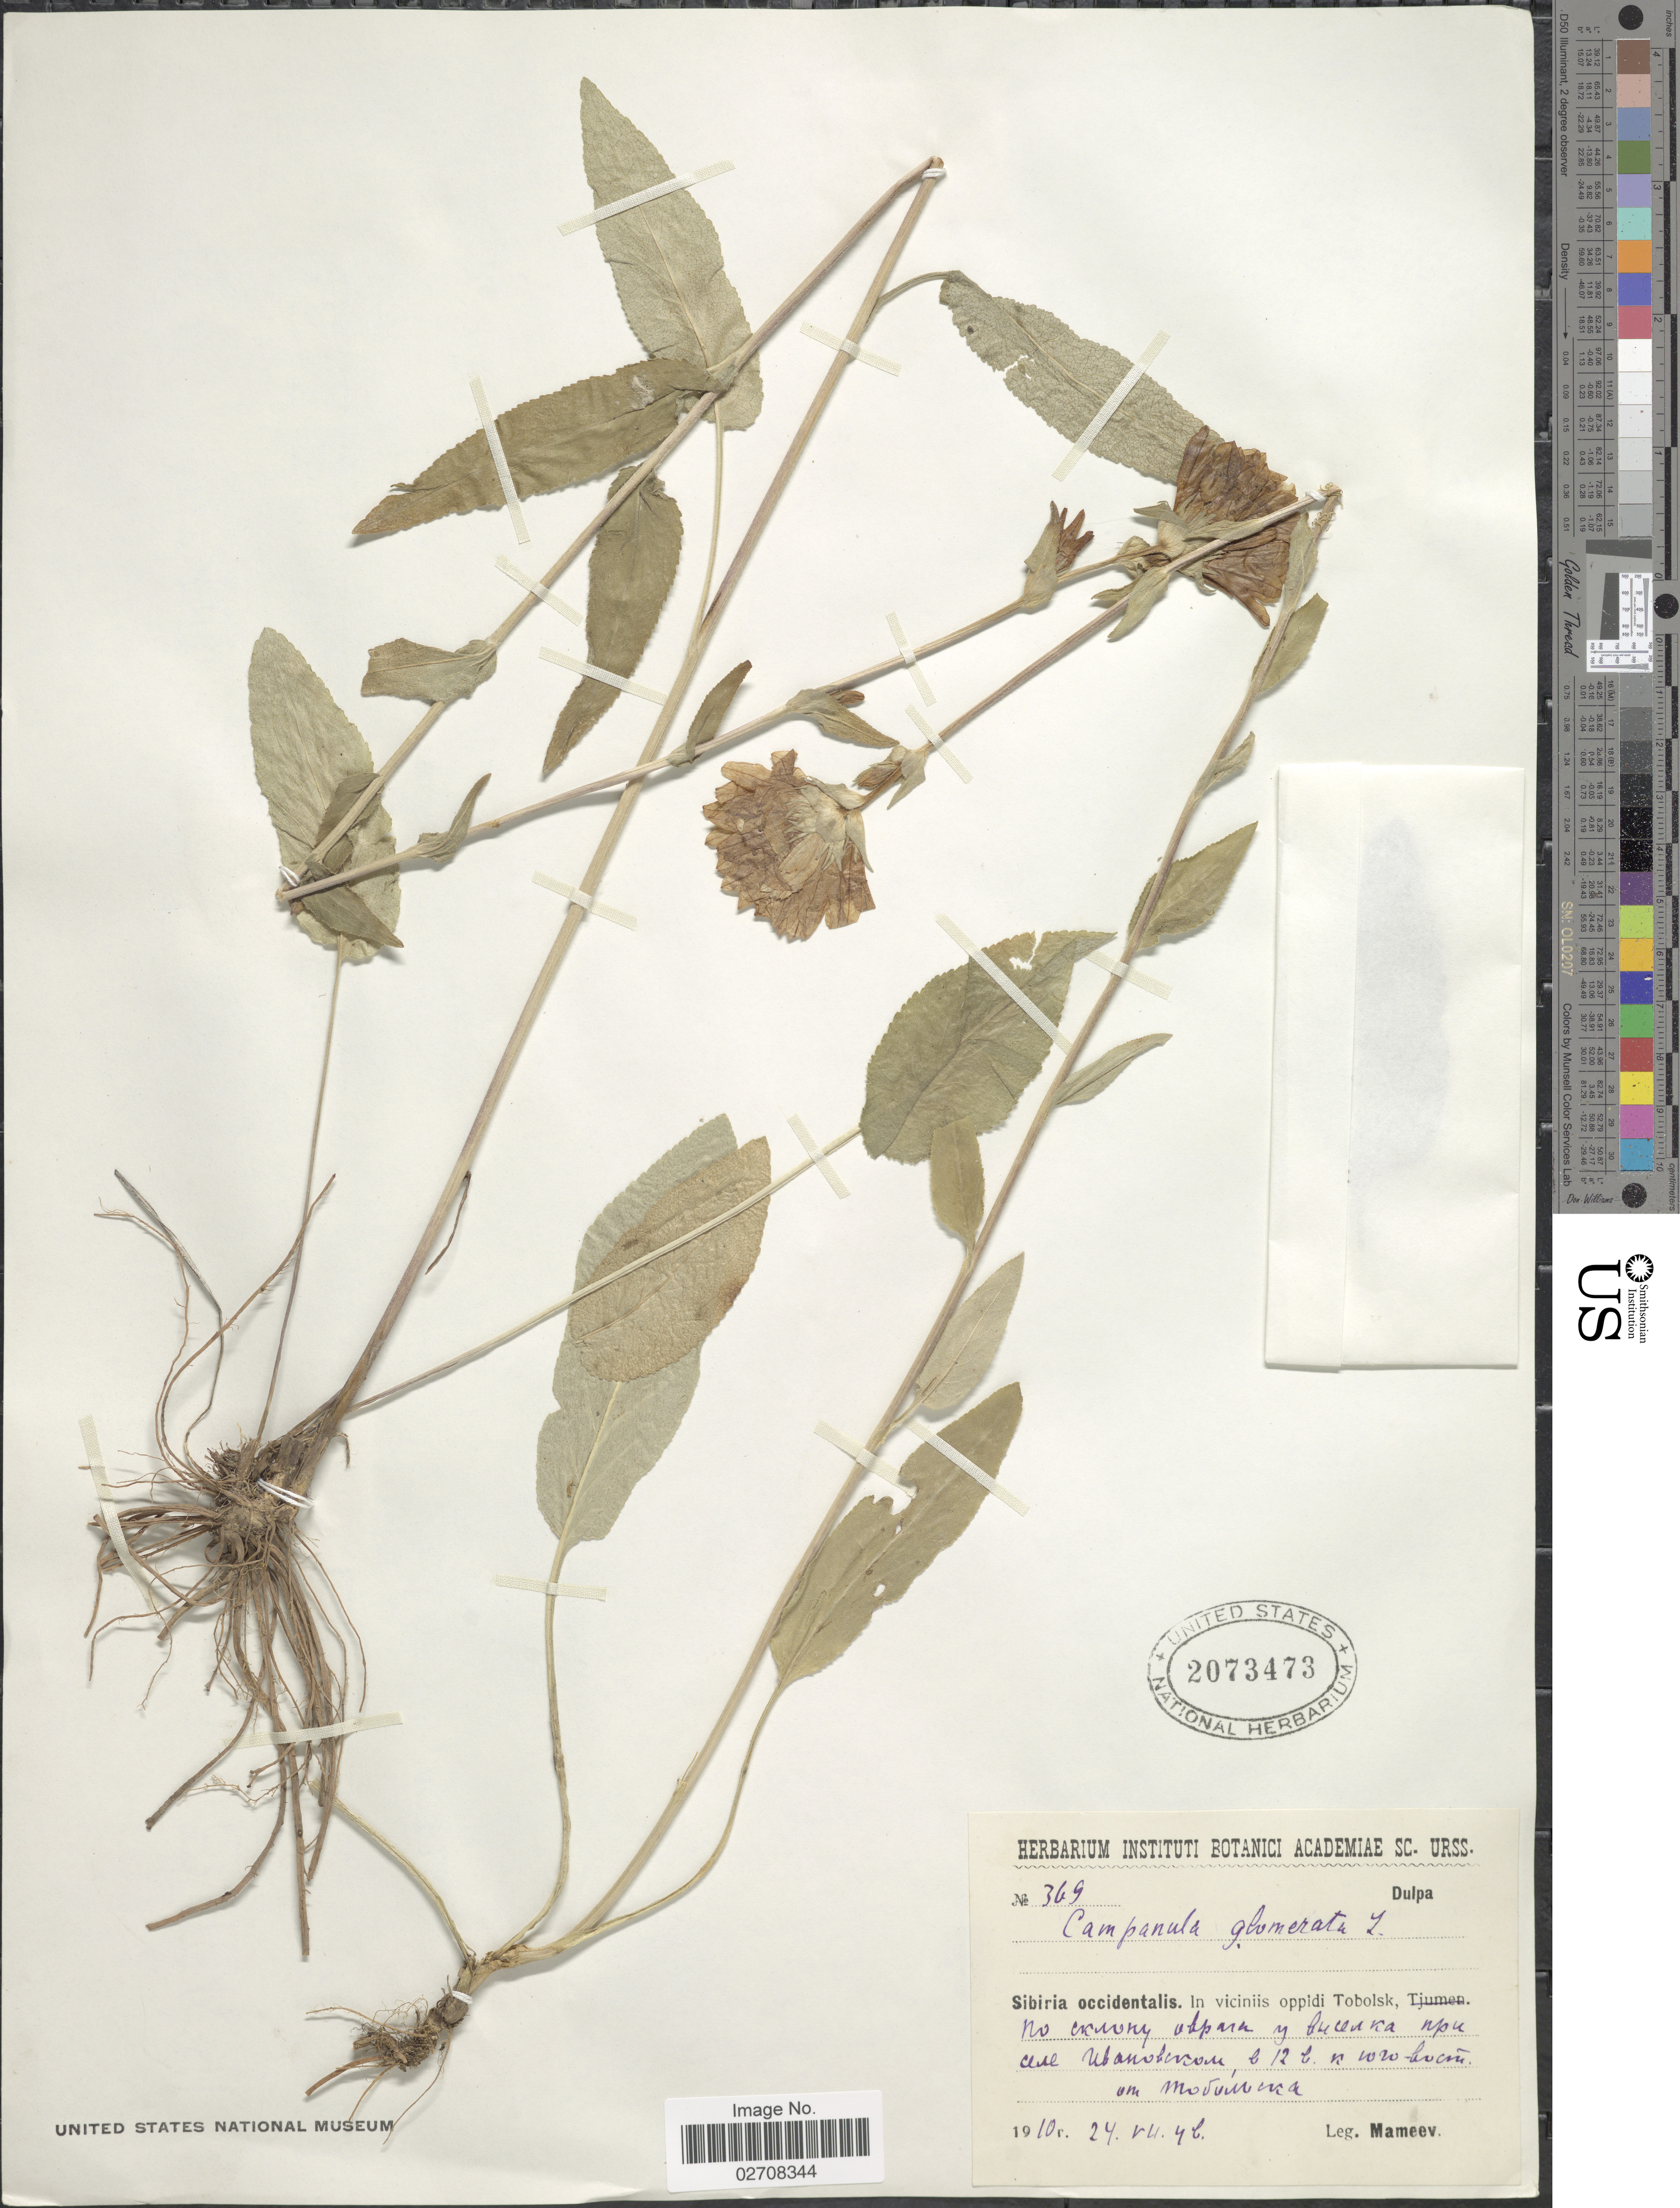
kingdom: Plantae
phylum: Tracheophyta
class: Magnoliopsida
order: Asterales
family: Campanulaceae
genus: Campanula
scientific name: Campanula glomerata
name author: L.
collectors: Mameev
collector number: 369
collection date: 1910-07-24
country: Russian Federation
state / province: Tyumen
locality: Sibiria occidentalis. In viciniis oppidi Tobolsk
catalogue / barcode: US 2073473